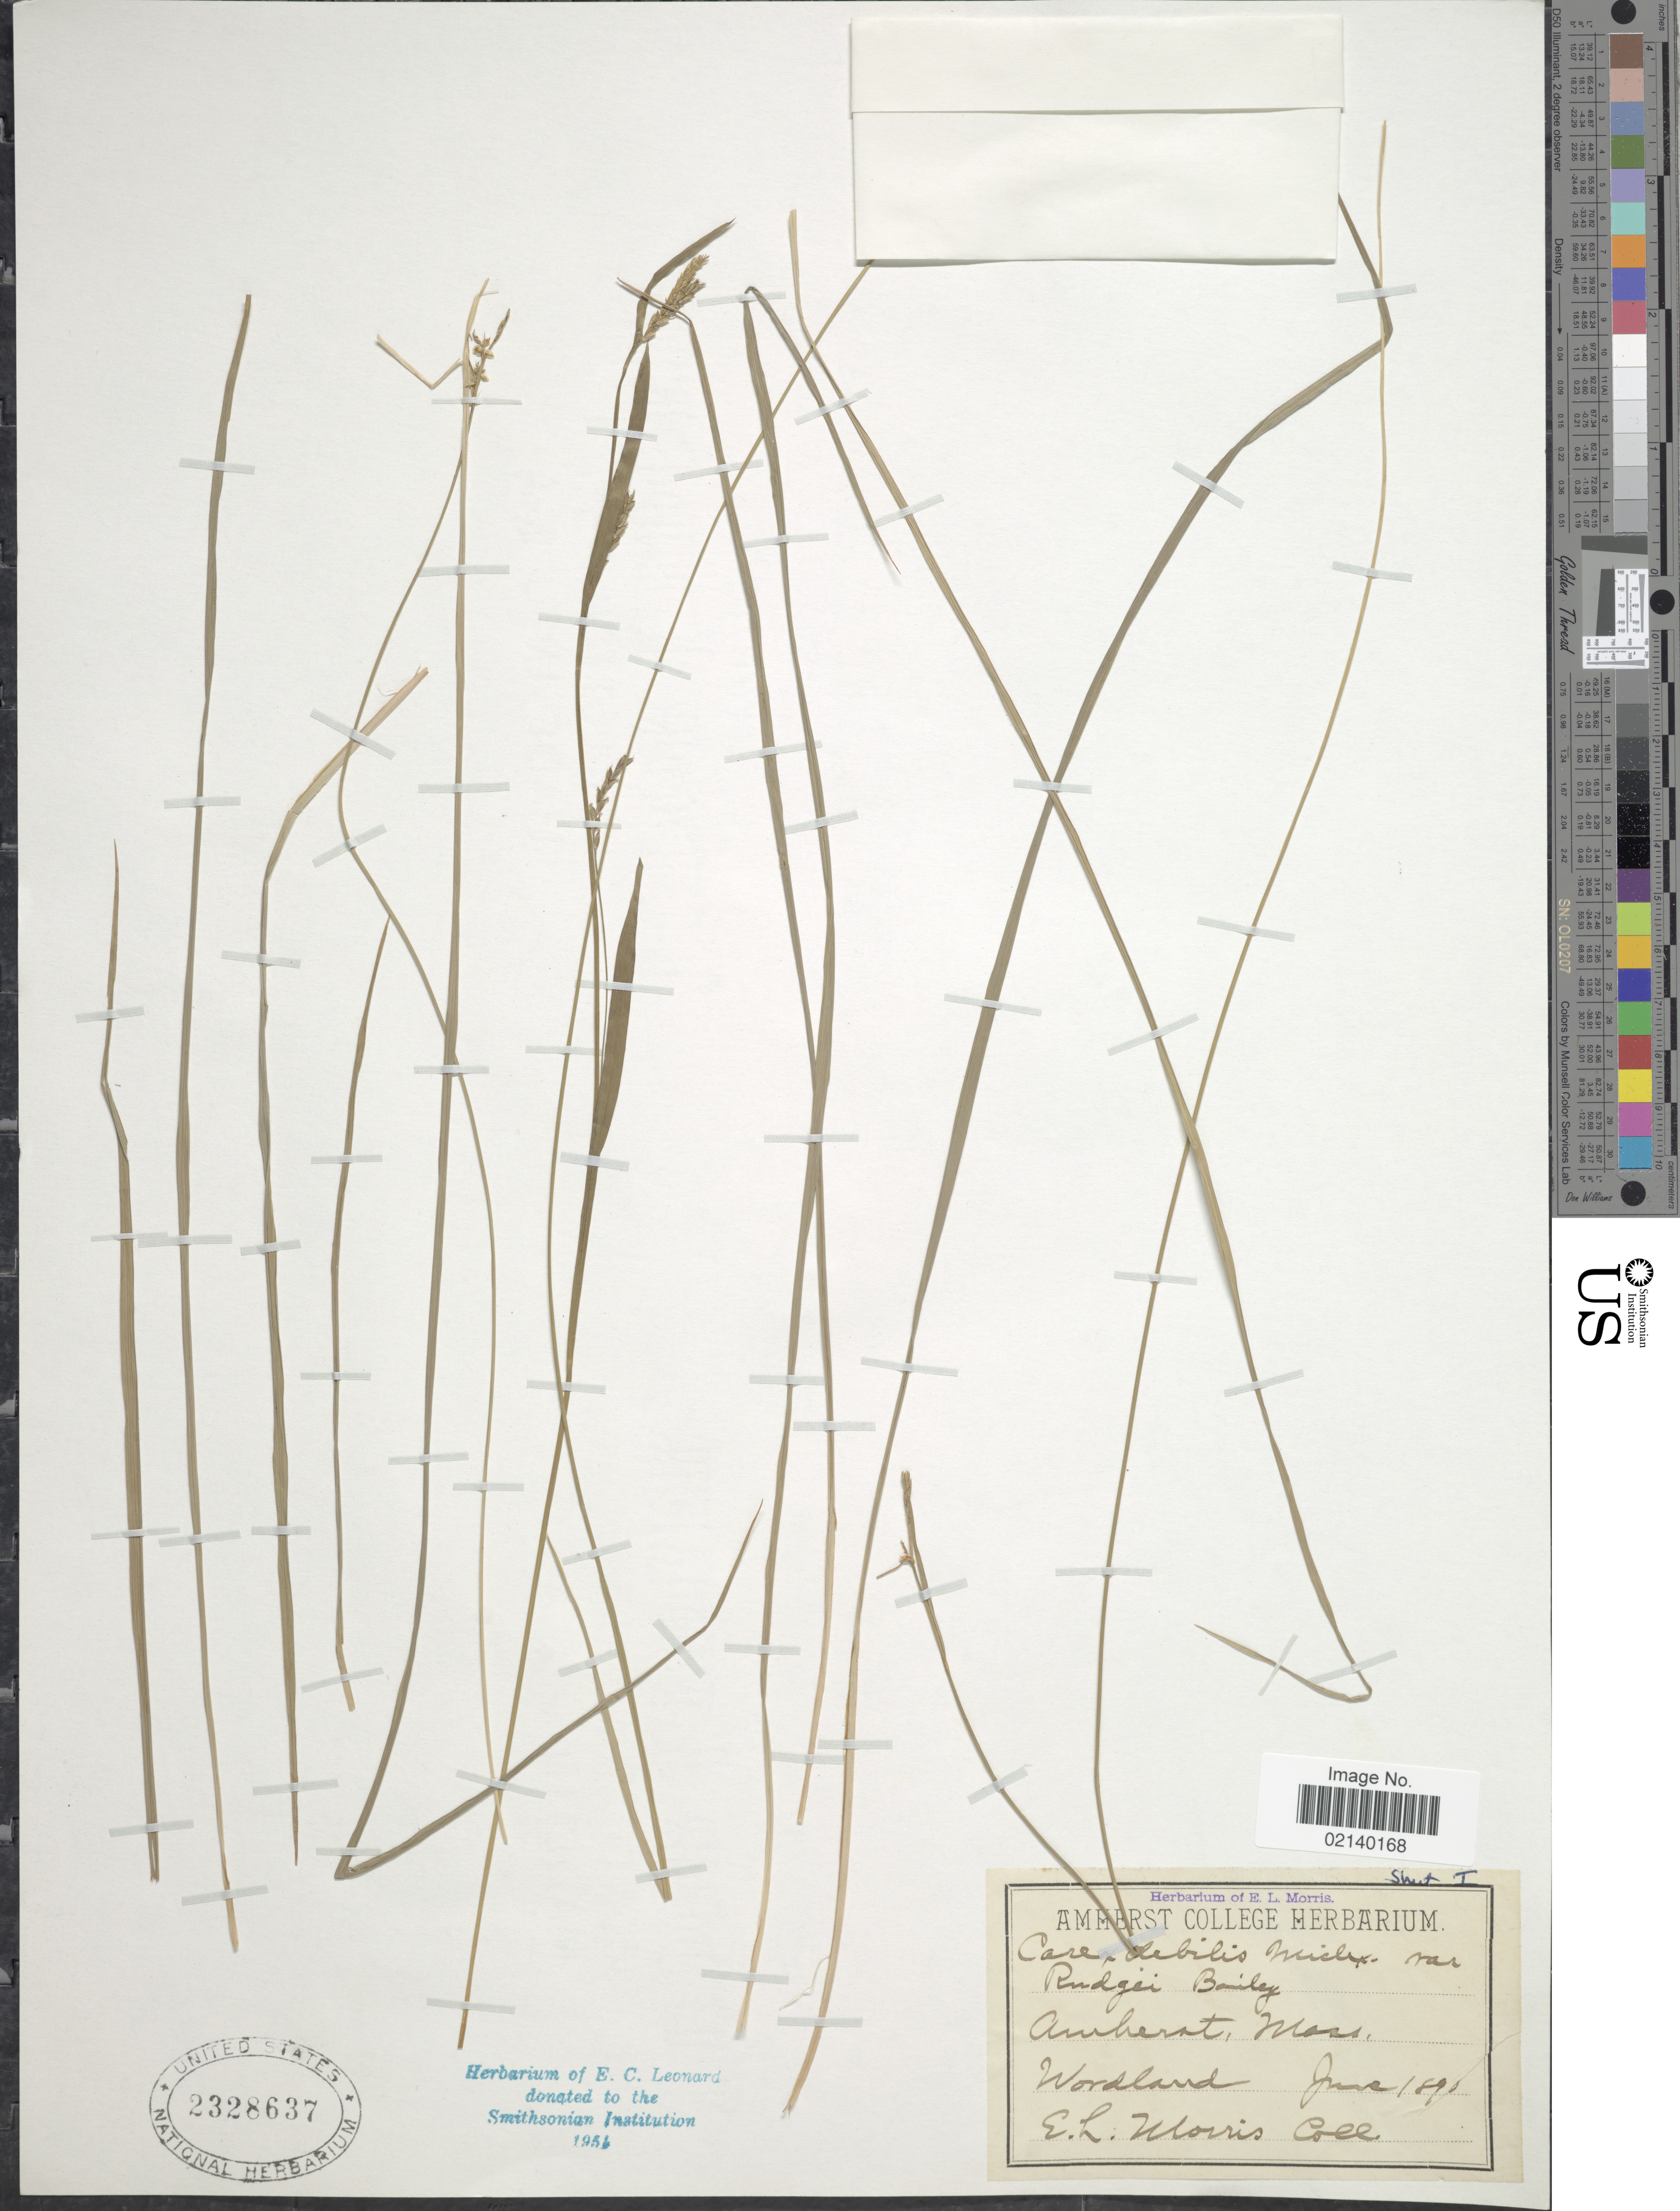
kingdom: Plantae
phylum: Tracheophyta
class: Liliopsida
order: Poales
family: Cyperaceae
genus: Carex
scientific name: Carex blanda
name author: Dewey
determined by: Strong, Mark T., (BOT), Smithsonian Institution - National Museum of Natural History (UNITED STATES)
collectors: E. Morris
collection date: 1890-06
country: United States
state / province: Massachusetts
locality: Amherst, Woodland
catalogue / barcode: US 2328637